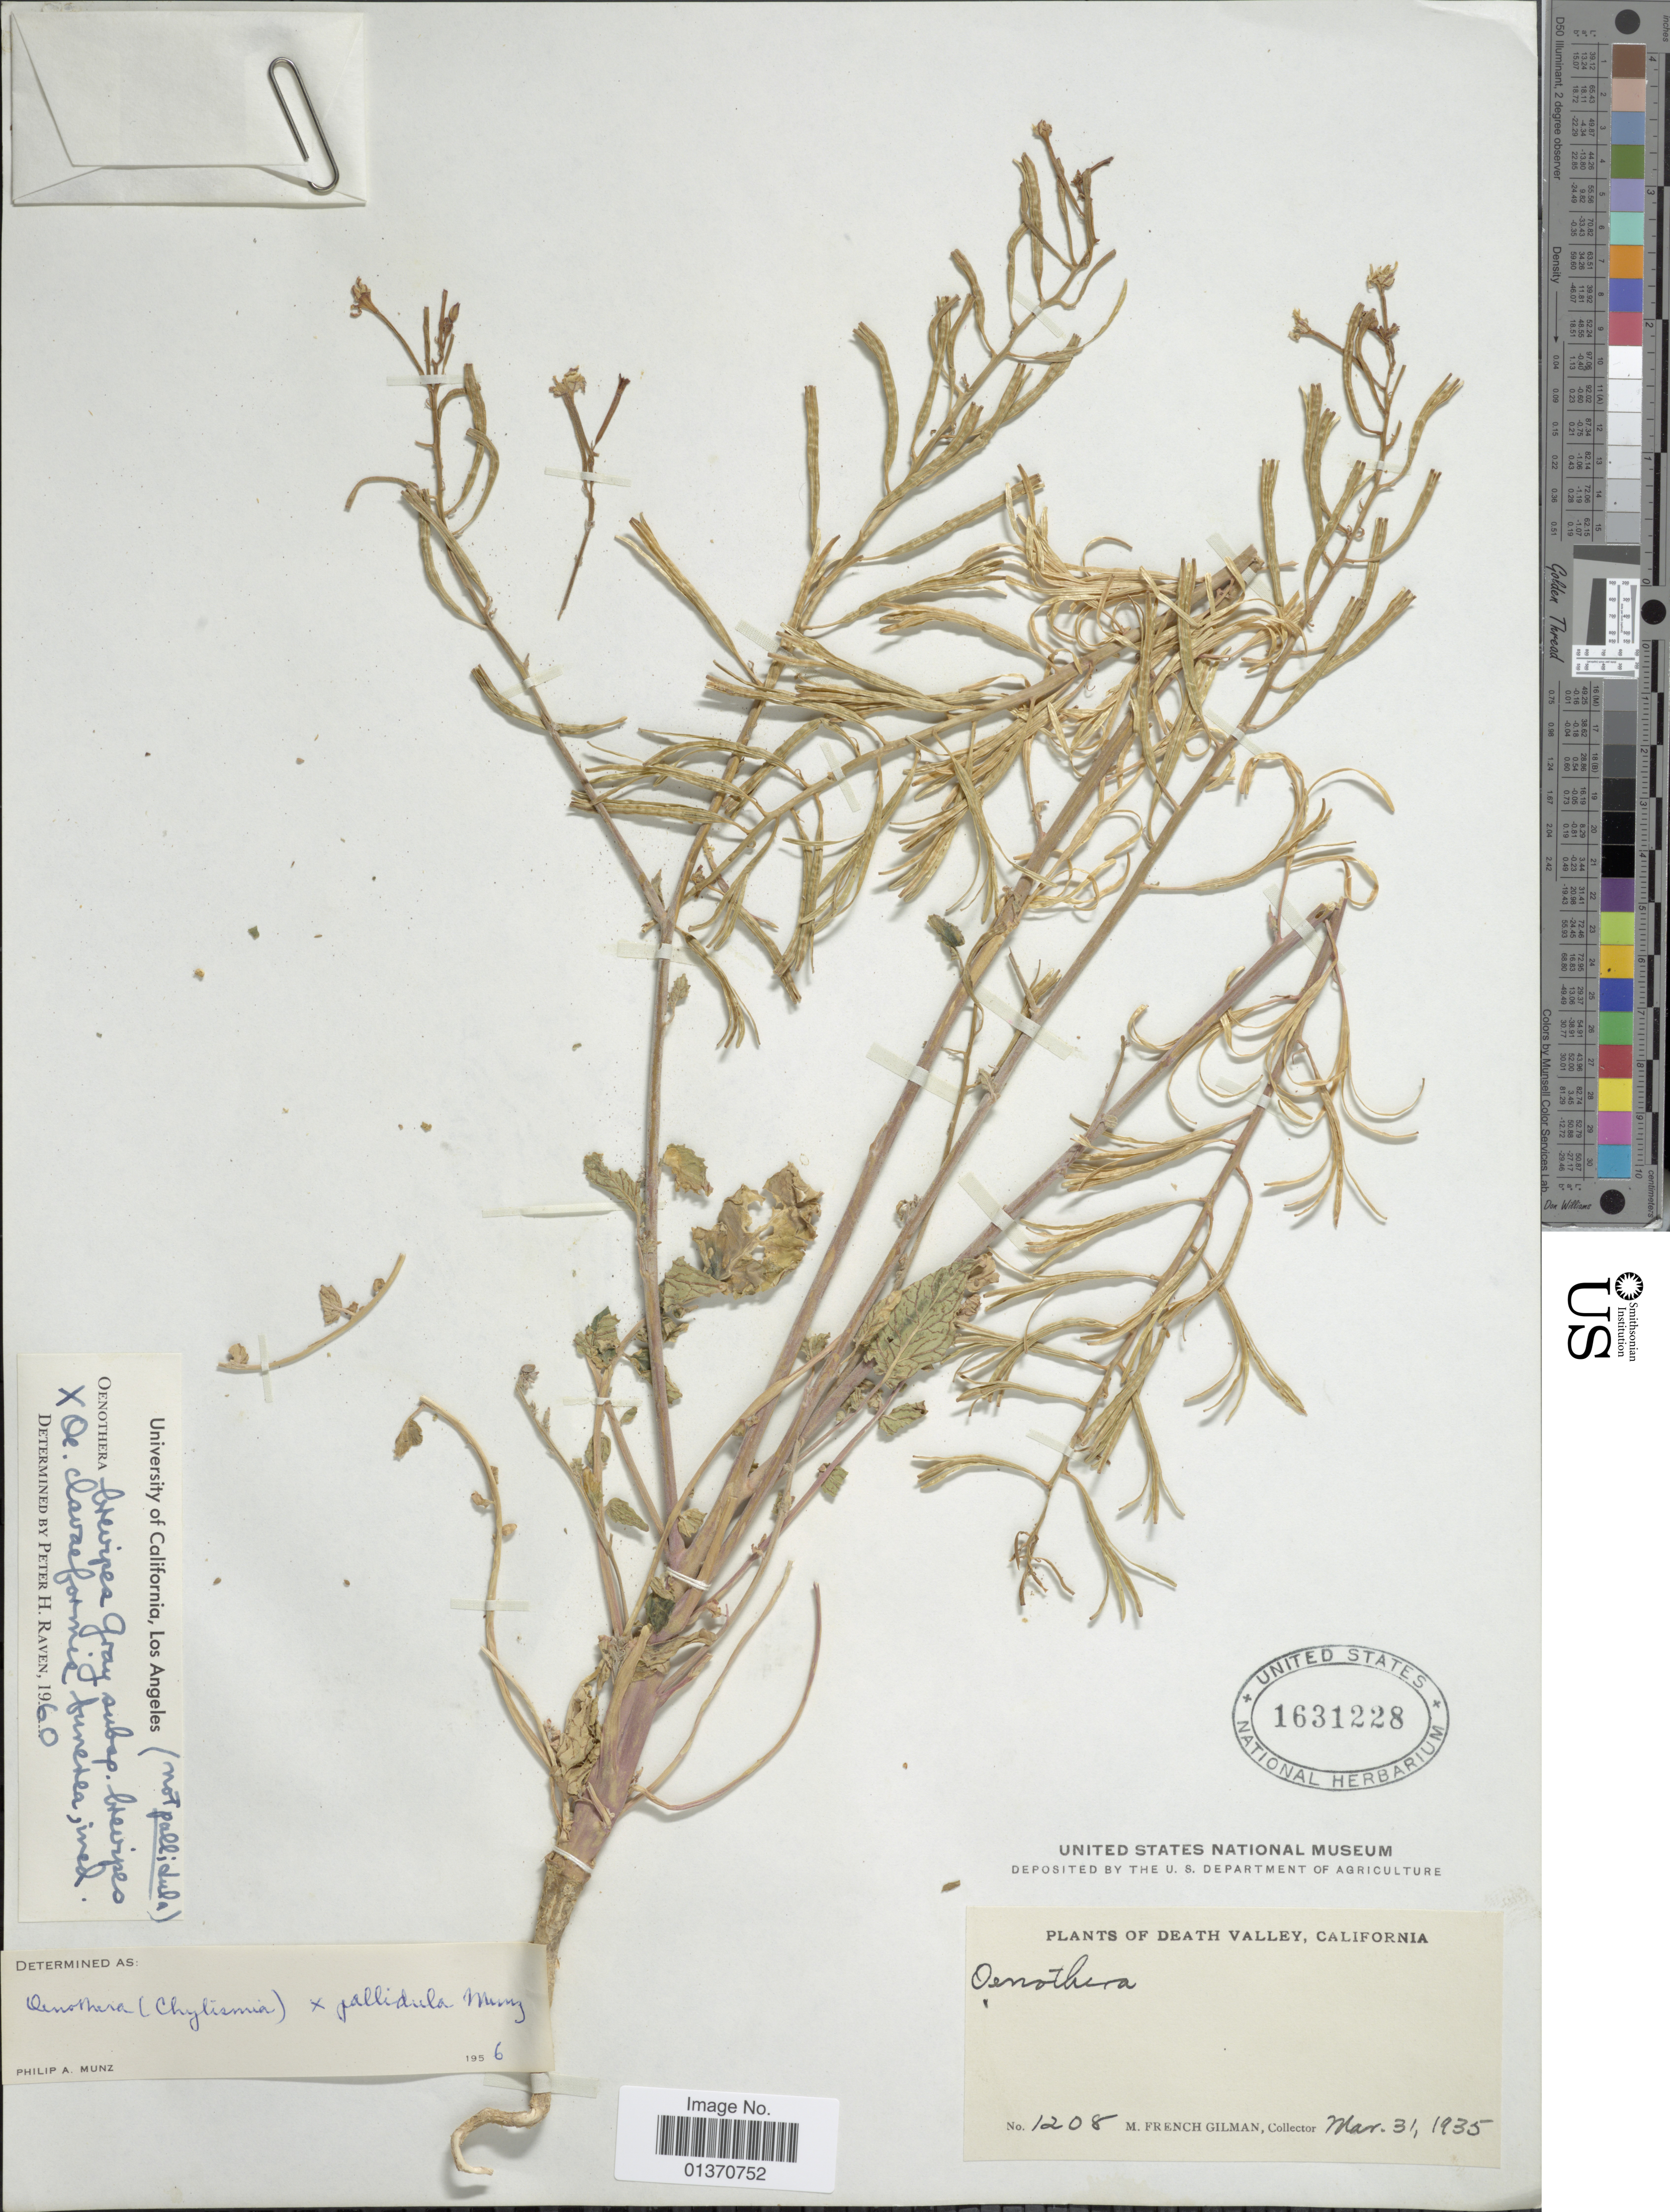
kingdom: Plantae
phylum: Tracheophyta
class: Magnoliopsida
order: Myrtales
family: Onagraceae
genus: Chylismia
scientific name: Chylismia brevipes subsp. brevipes x C. claviformis subsp. funerea (P.H. Raven) W.L. Wagner & Hoch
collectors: M. F. Gilman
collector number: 1208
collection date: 1935-03-31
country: United States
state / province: California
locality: Death Valley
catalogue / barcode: US 1631228